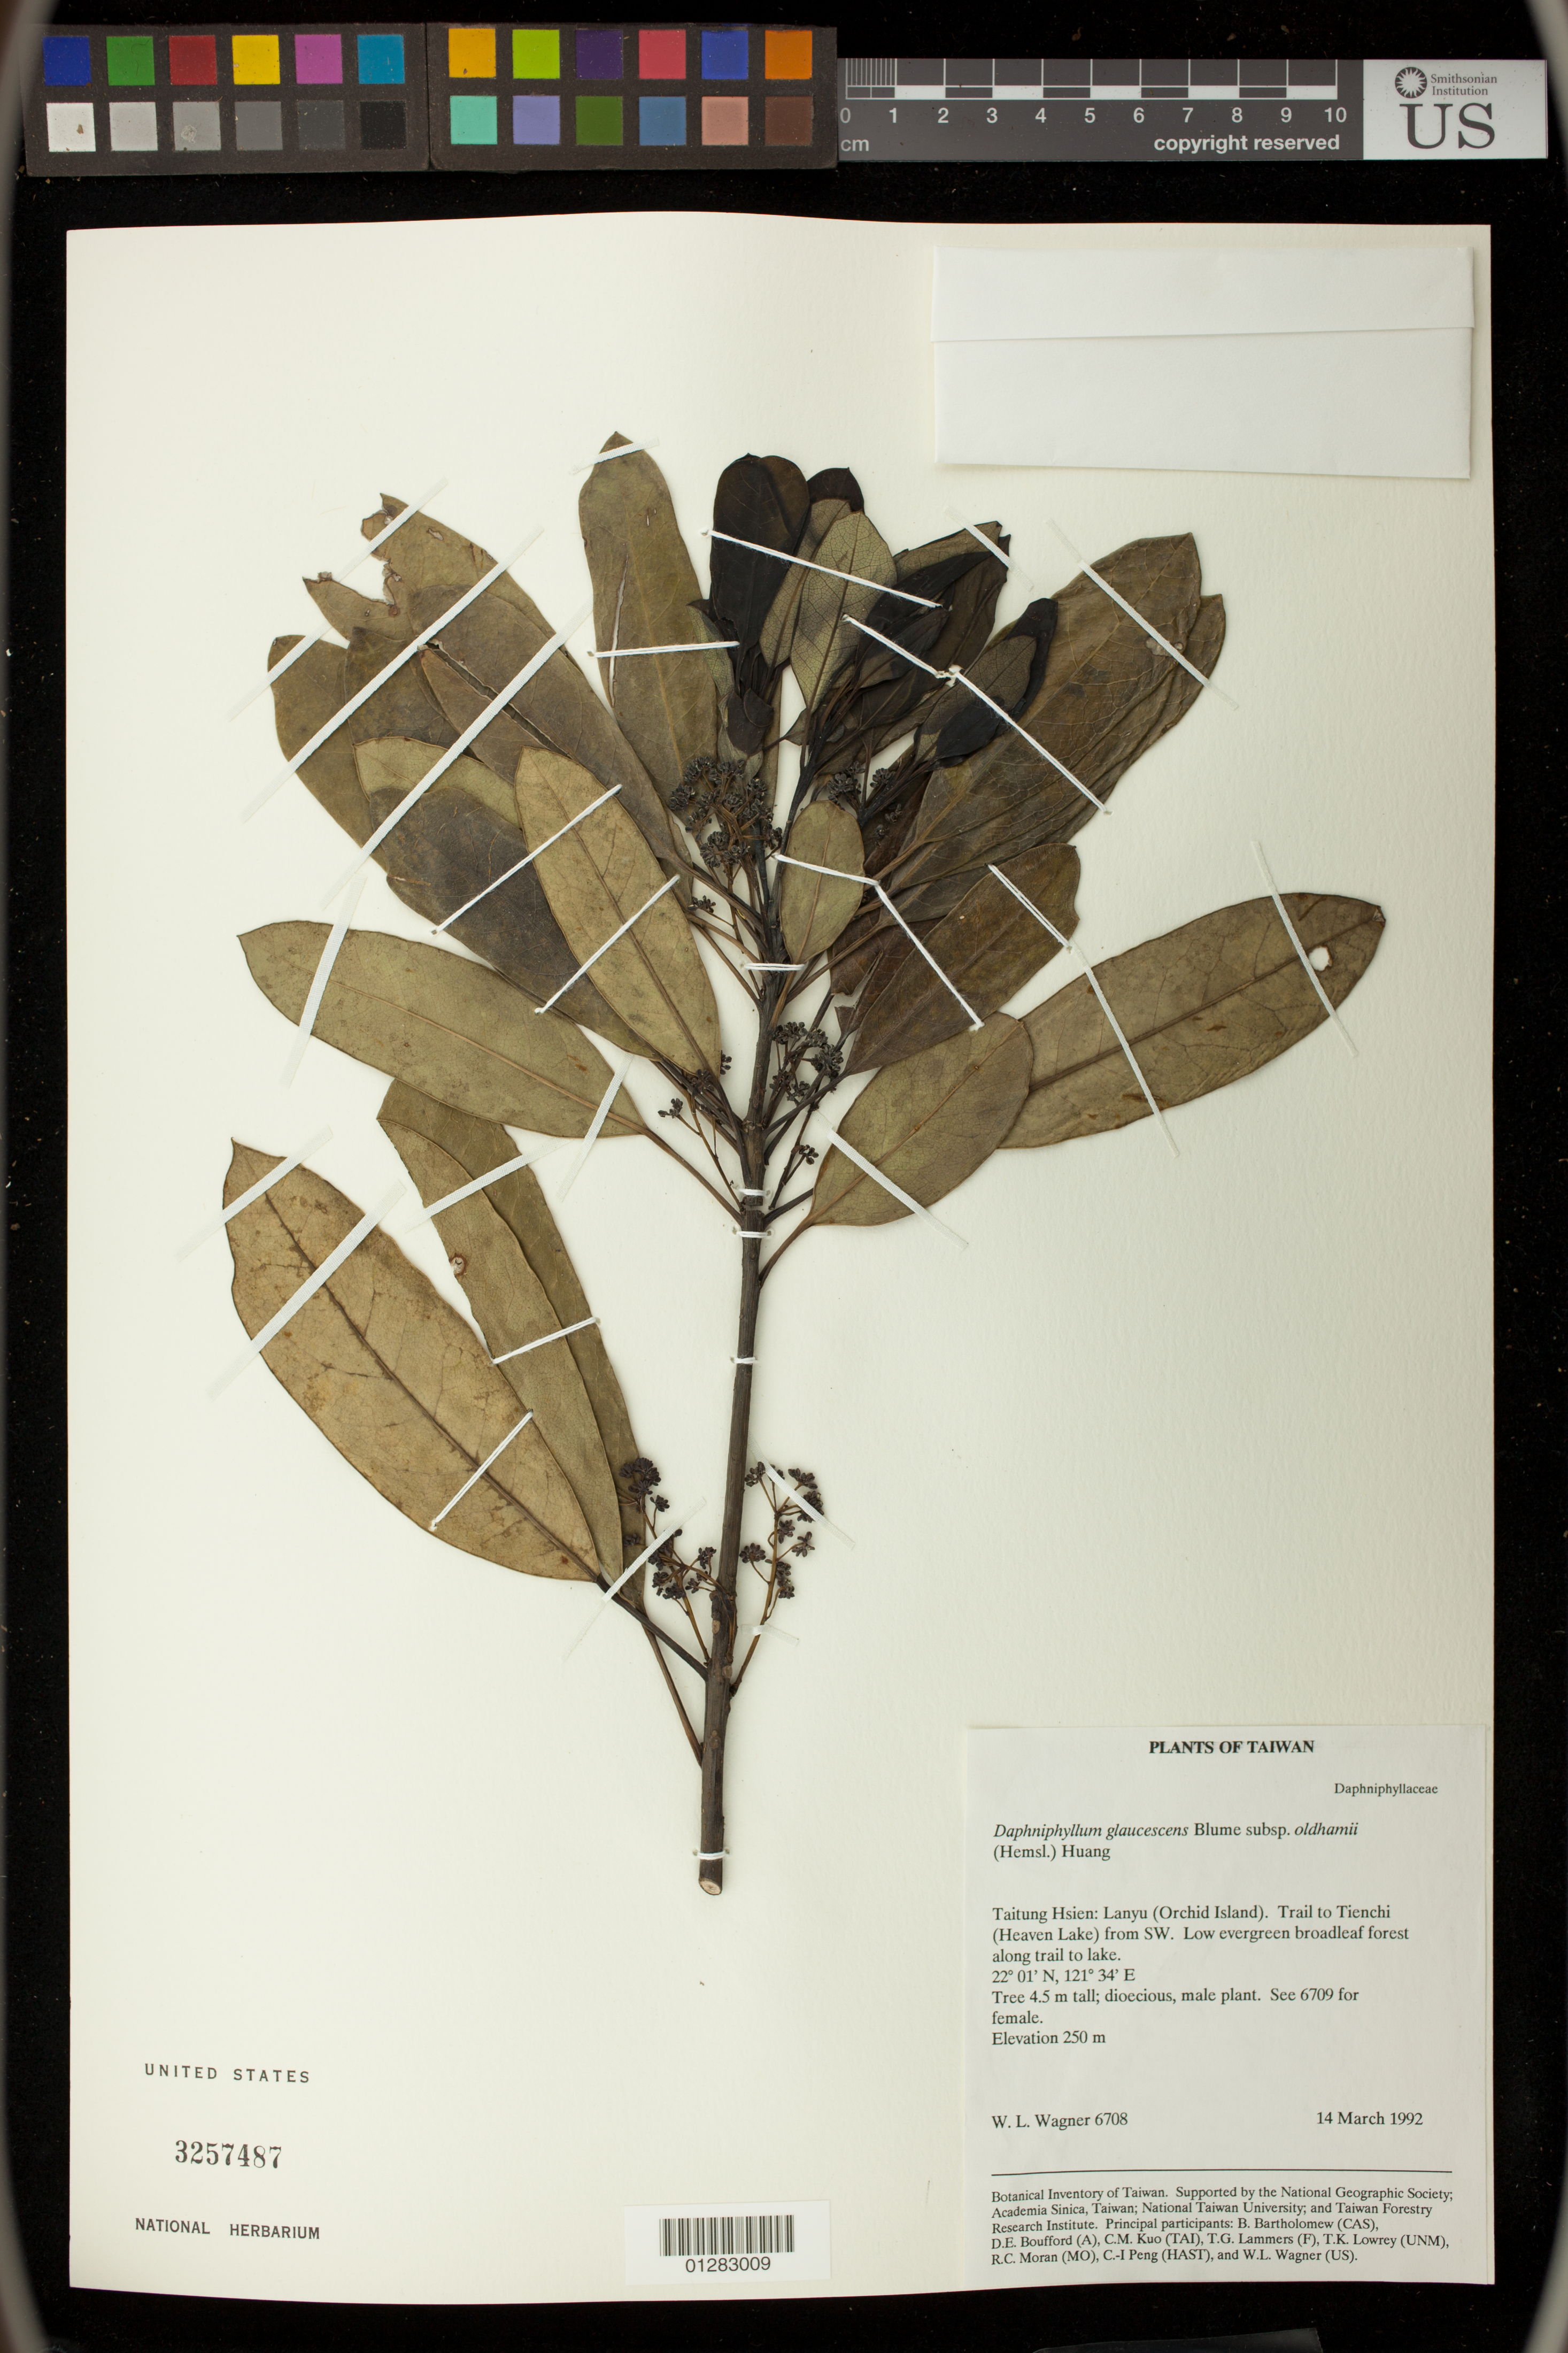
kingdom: Plantae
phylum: Tracheophyta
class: Magnoliopsida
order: Saxifragales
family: Daphniphyllaceae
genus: Daphniphyllum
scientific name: Daphniphyllum glaucescens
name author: Blume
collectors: W. L. Wagner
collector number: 6708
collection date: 1992-03-14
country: Taiwan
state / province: Taitung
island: Lanyu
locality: Taiting Hsien: Lanyu (Orchid Island). Trail to Tienchi (Heaven Lake) from SW. Low evergreen broadleaf forest.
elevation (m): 76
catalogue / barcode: US 3257487